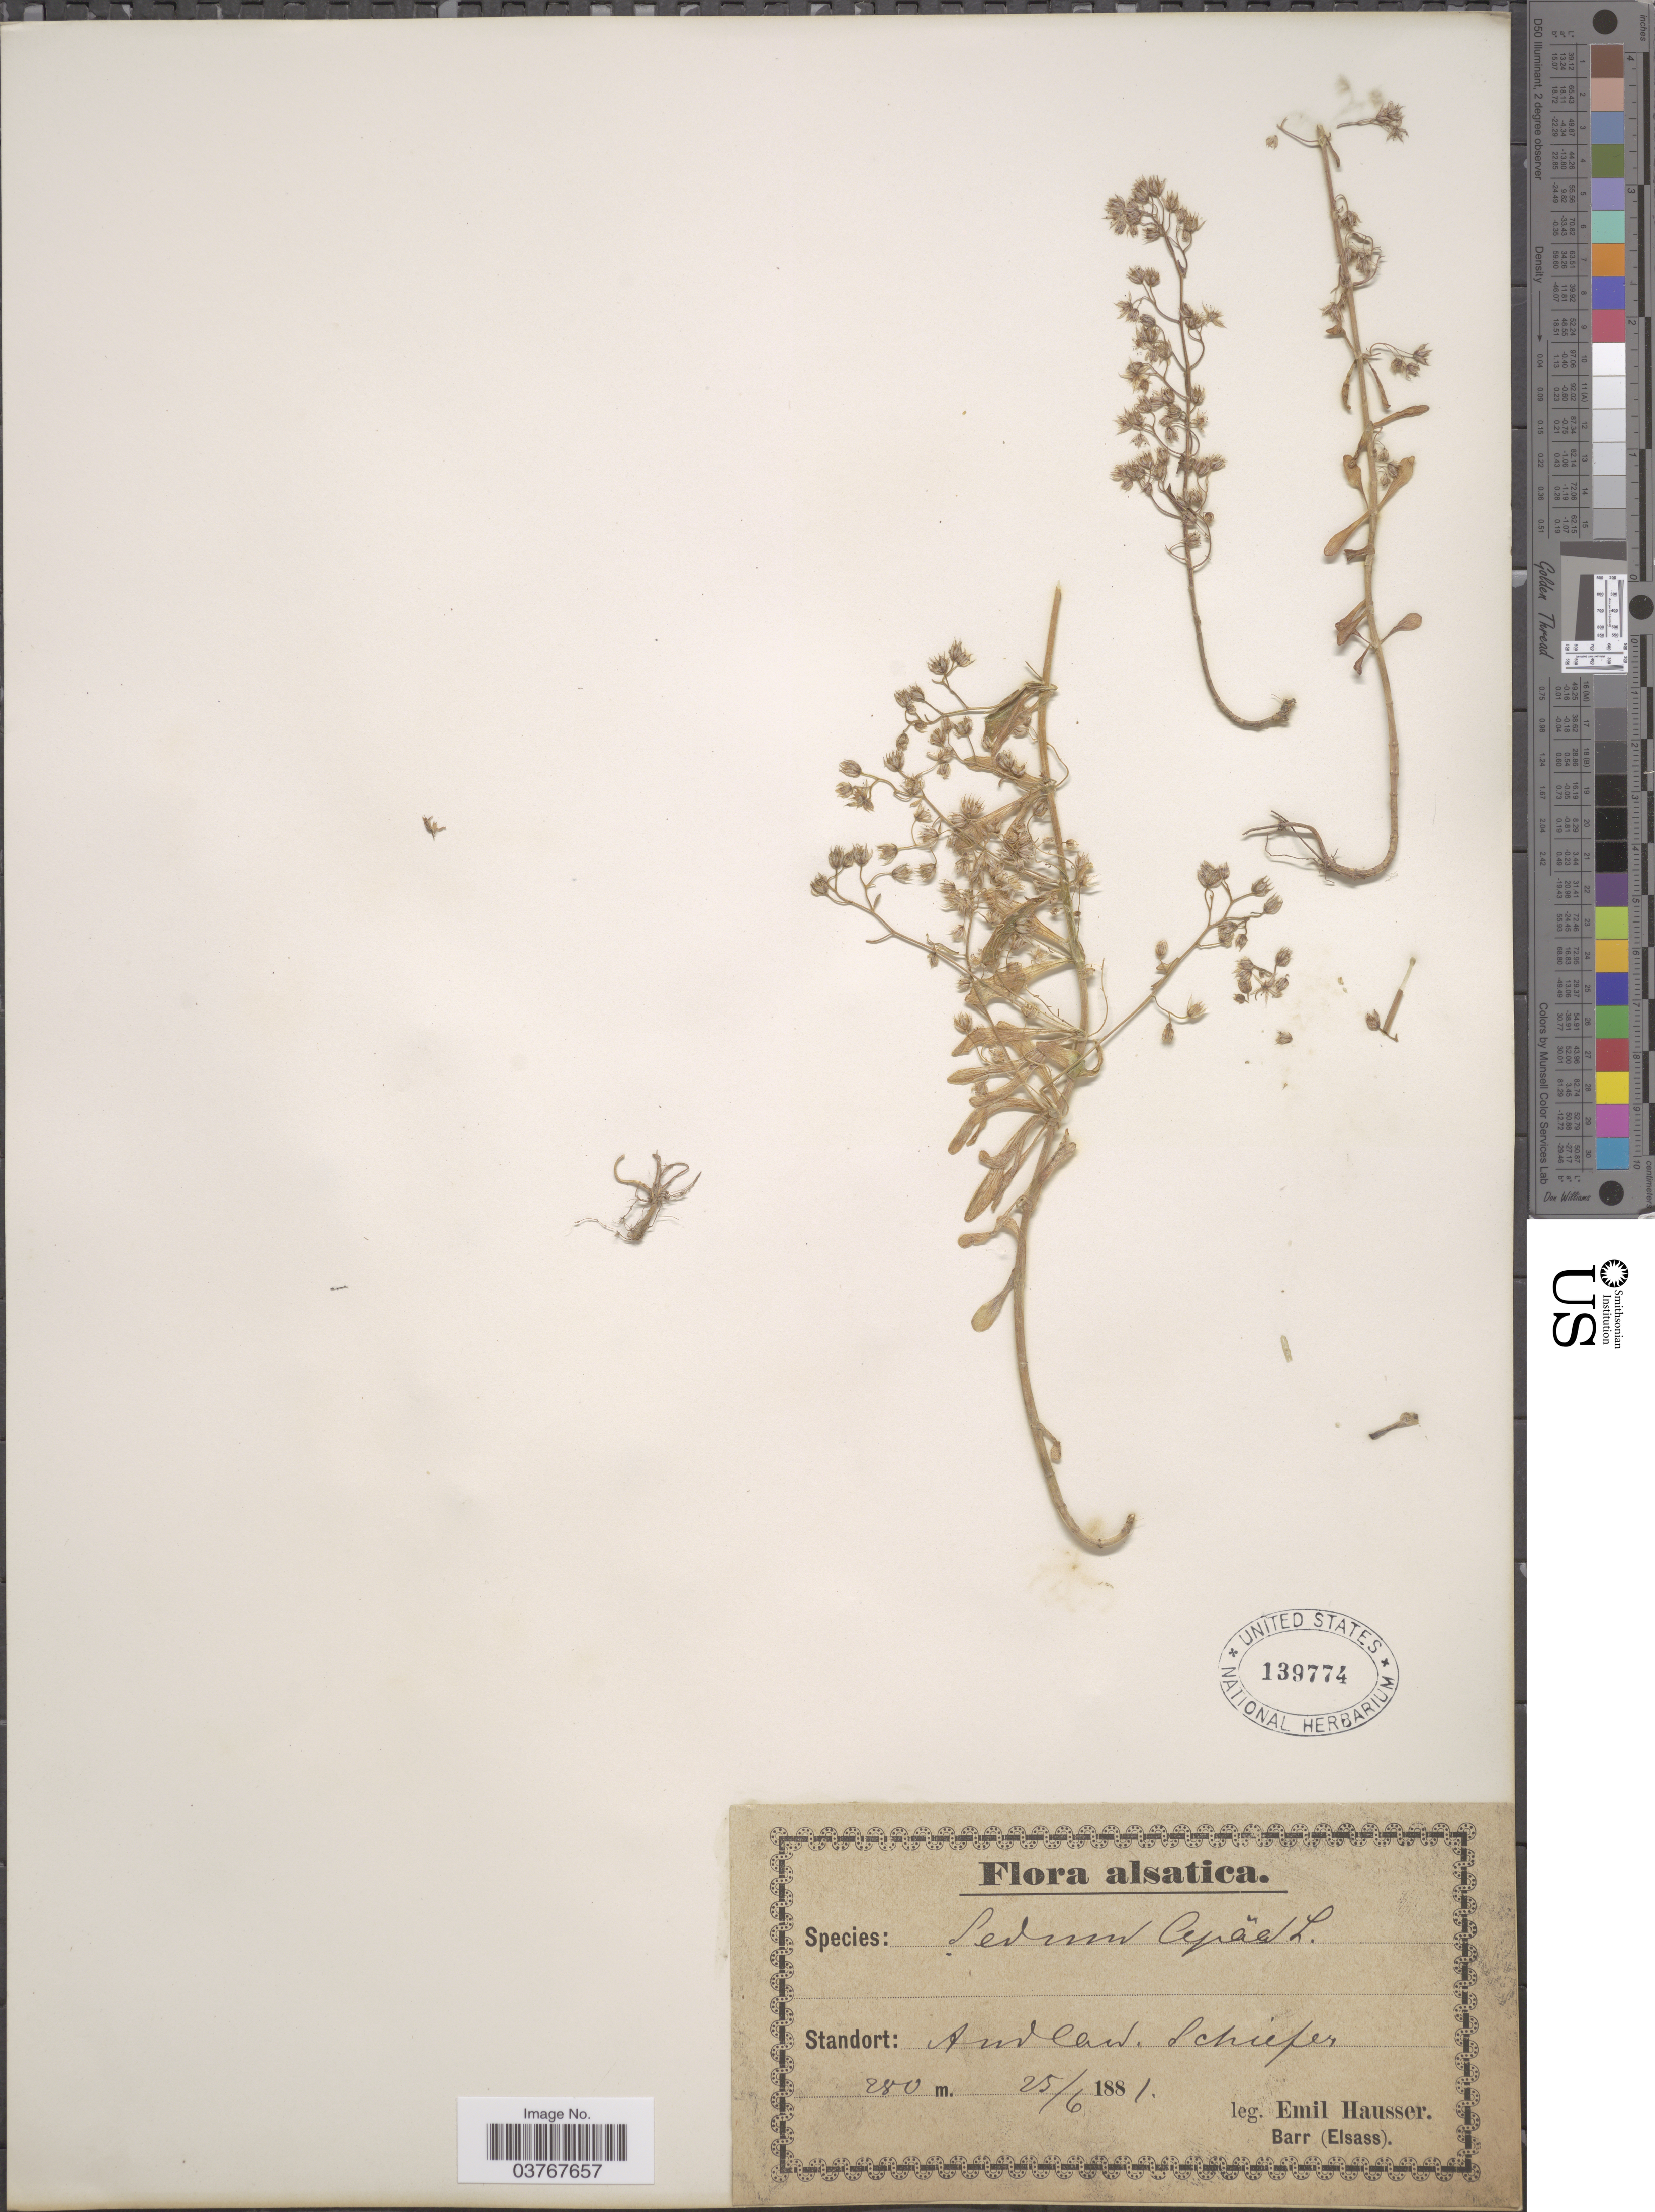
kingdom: Plantae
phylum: Tracheophyta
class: Magnoliopsida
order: Saxifragales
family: Crassulaceae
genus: Sedum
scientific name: Sedum cepaea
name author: L.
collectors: E. Hausser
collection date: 1881-06-25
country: France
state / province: Grand Est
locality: Alsatica. Andlard. Schiefer. [interpreted]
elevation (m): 280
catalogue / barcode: US 139774